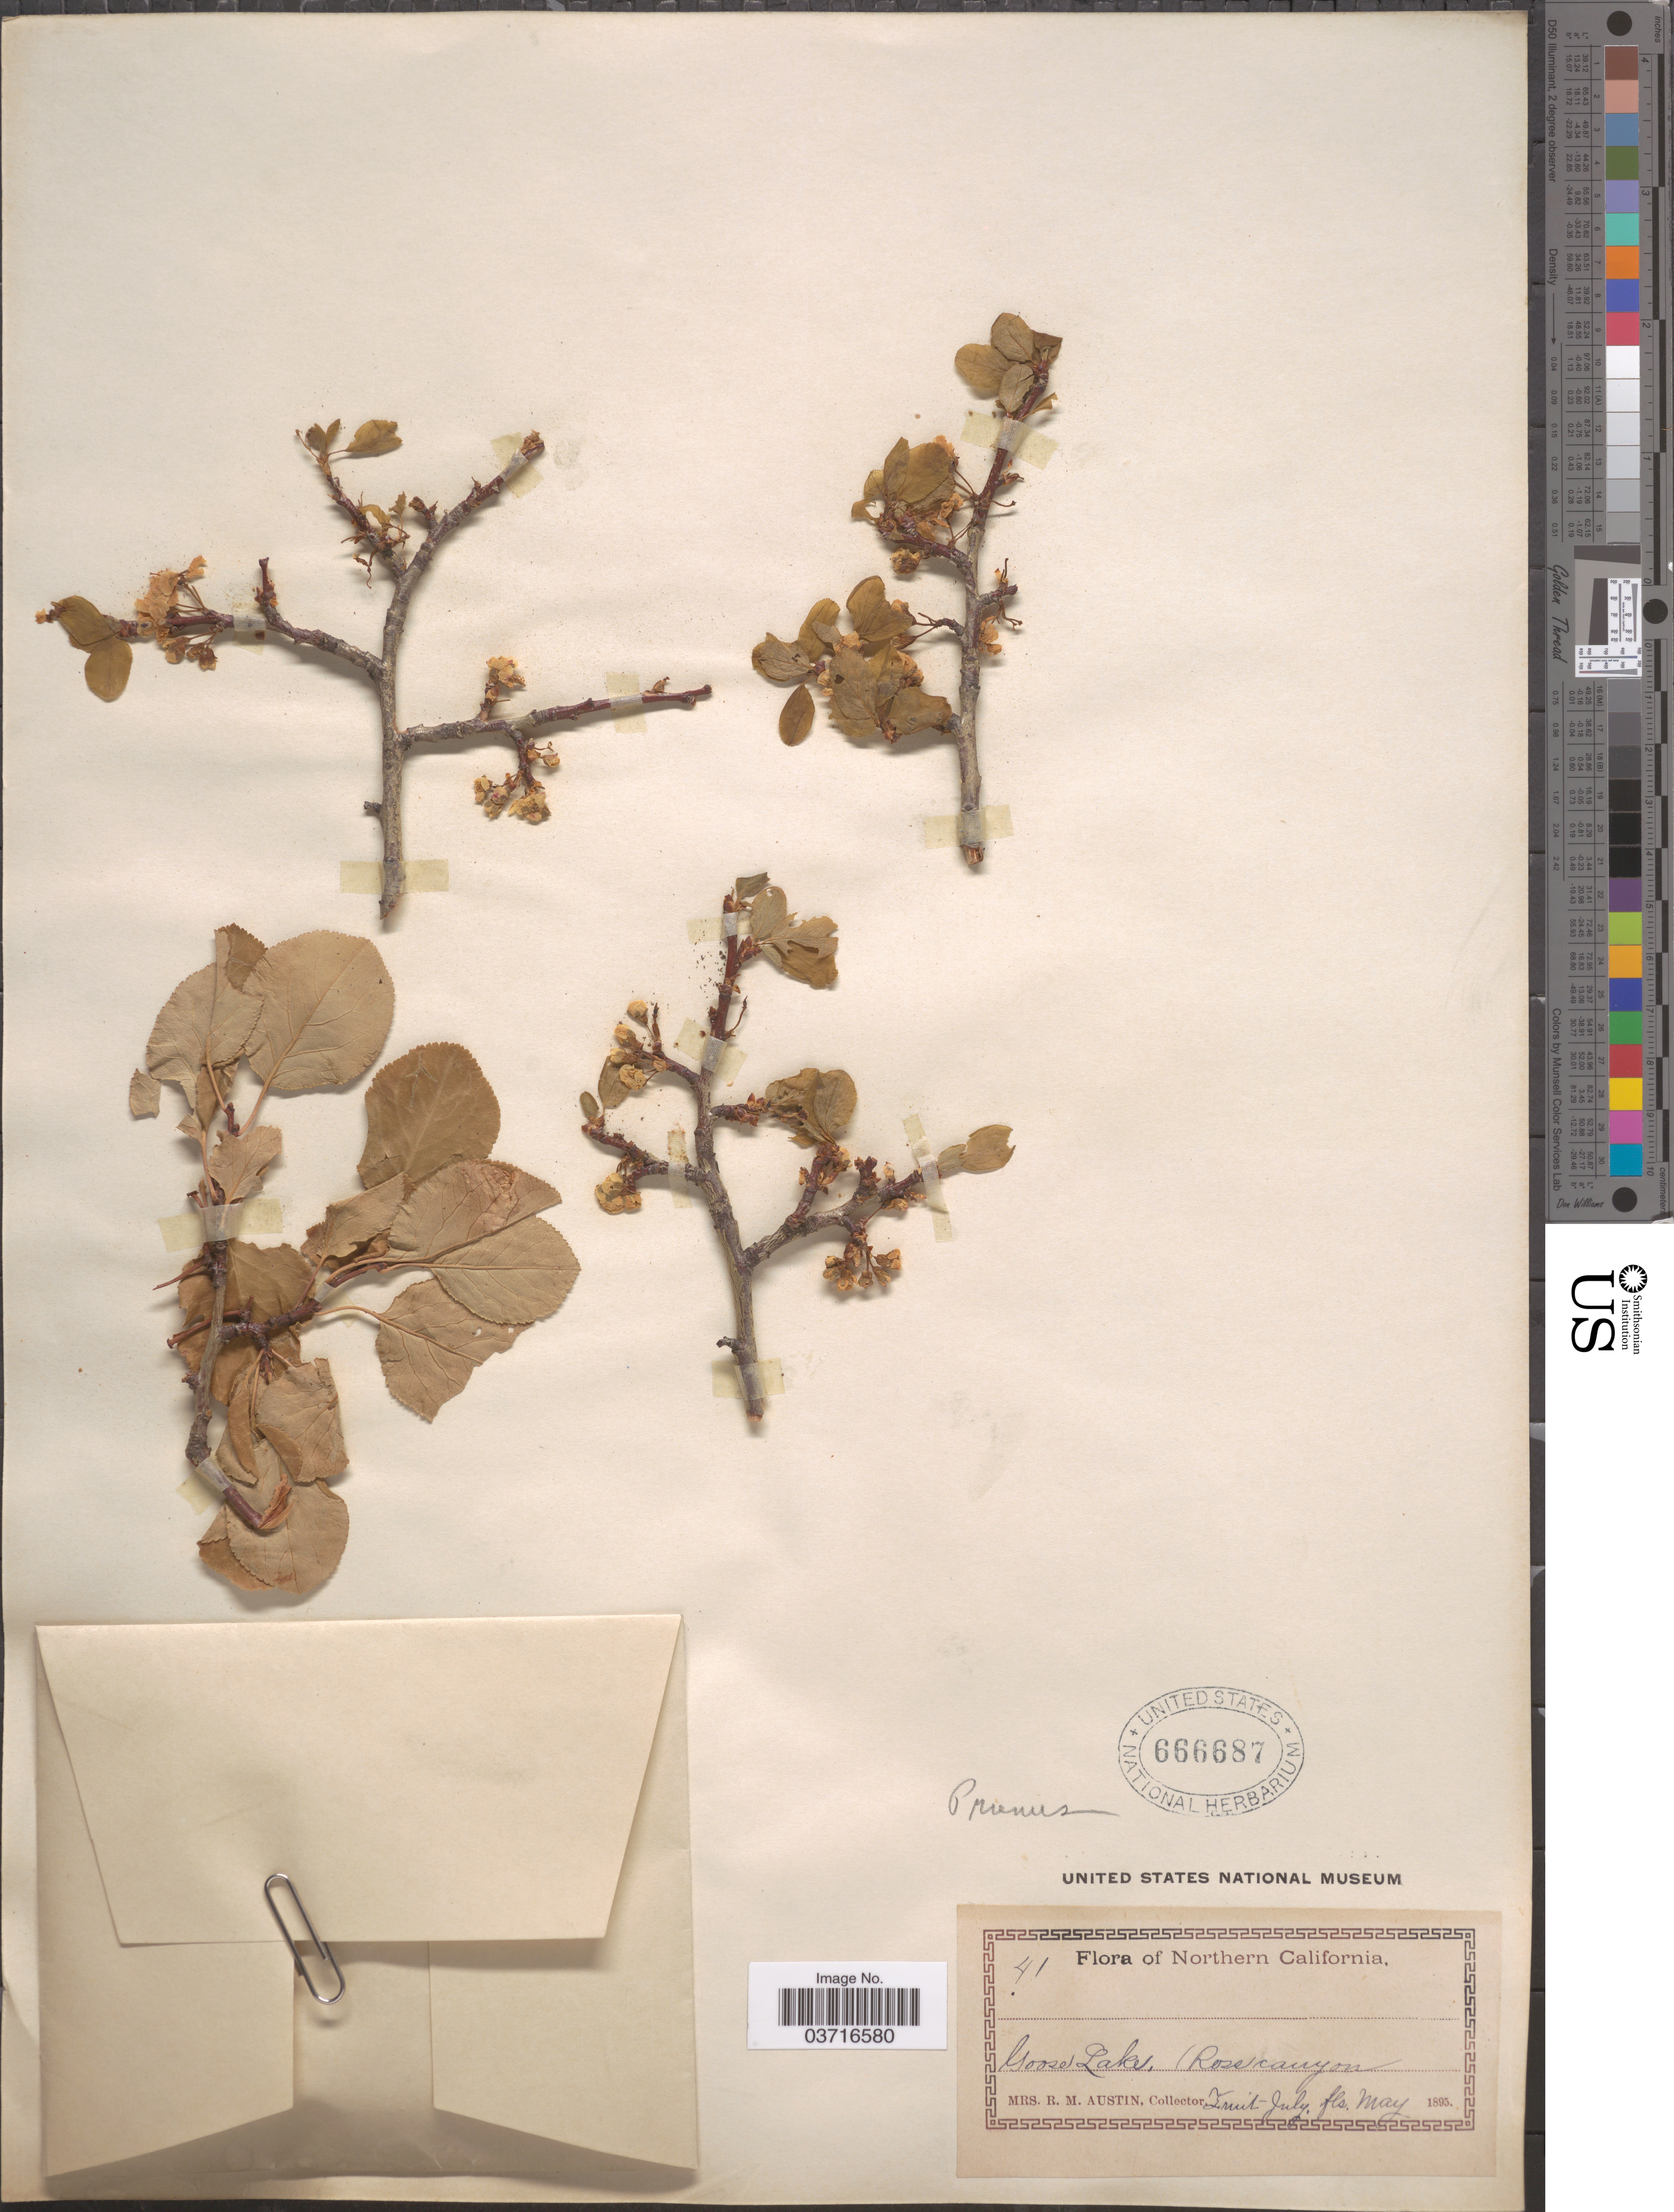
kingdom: Plantae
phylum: Tracheophyta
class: Magnoliopsida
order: Rosales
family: Rosaceae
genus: Prunus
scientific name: Prunus sp.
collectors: R. Austin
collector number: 41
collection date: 1895-05/1895-07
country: United States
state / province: California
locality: Northern California. Goose Lake. Rose canyon.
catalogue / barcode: US 666687